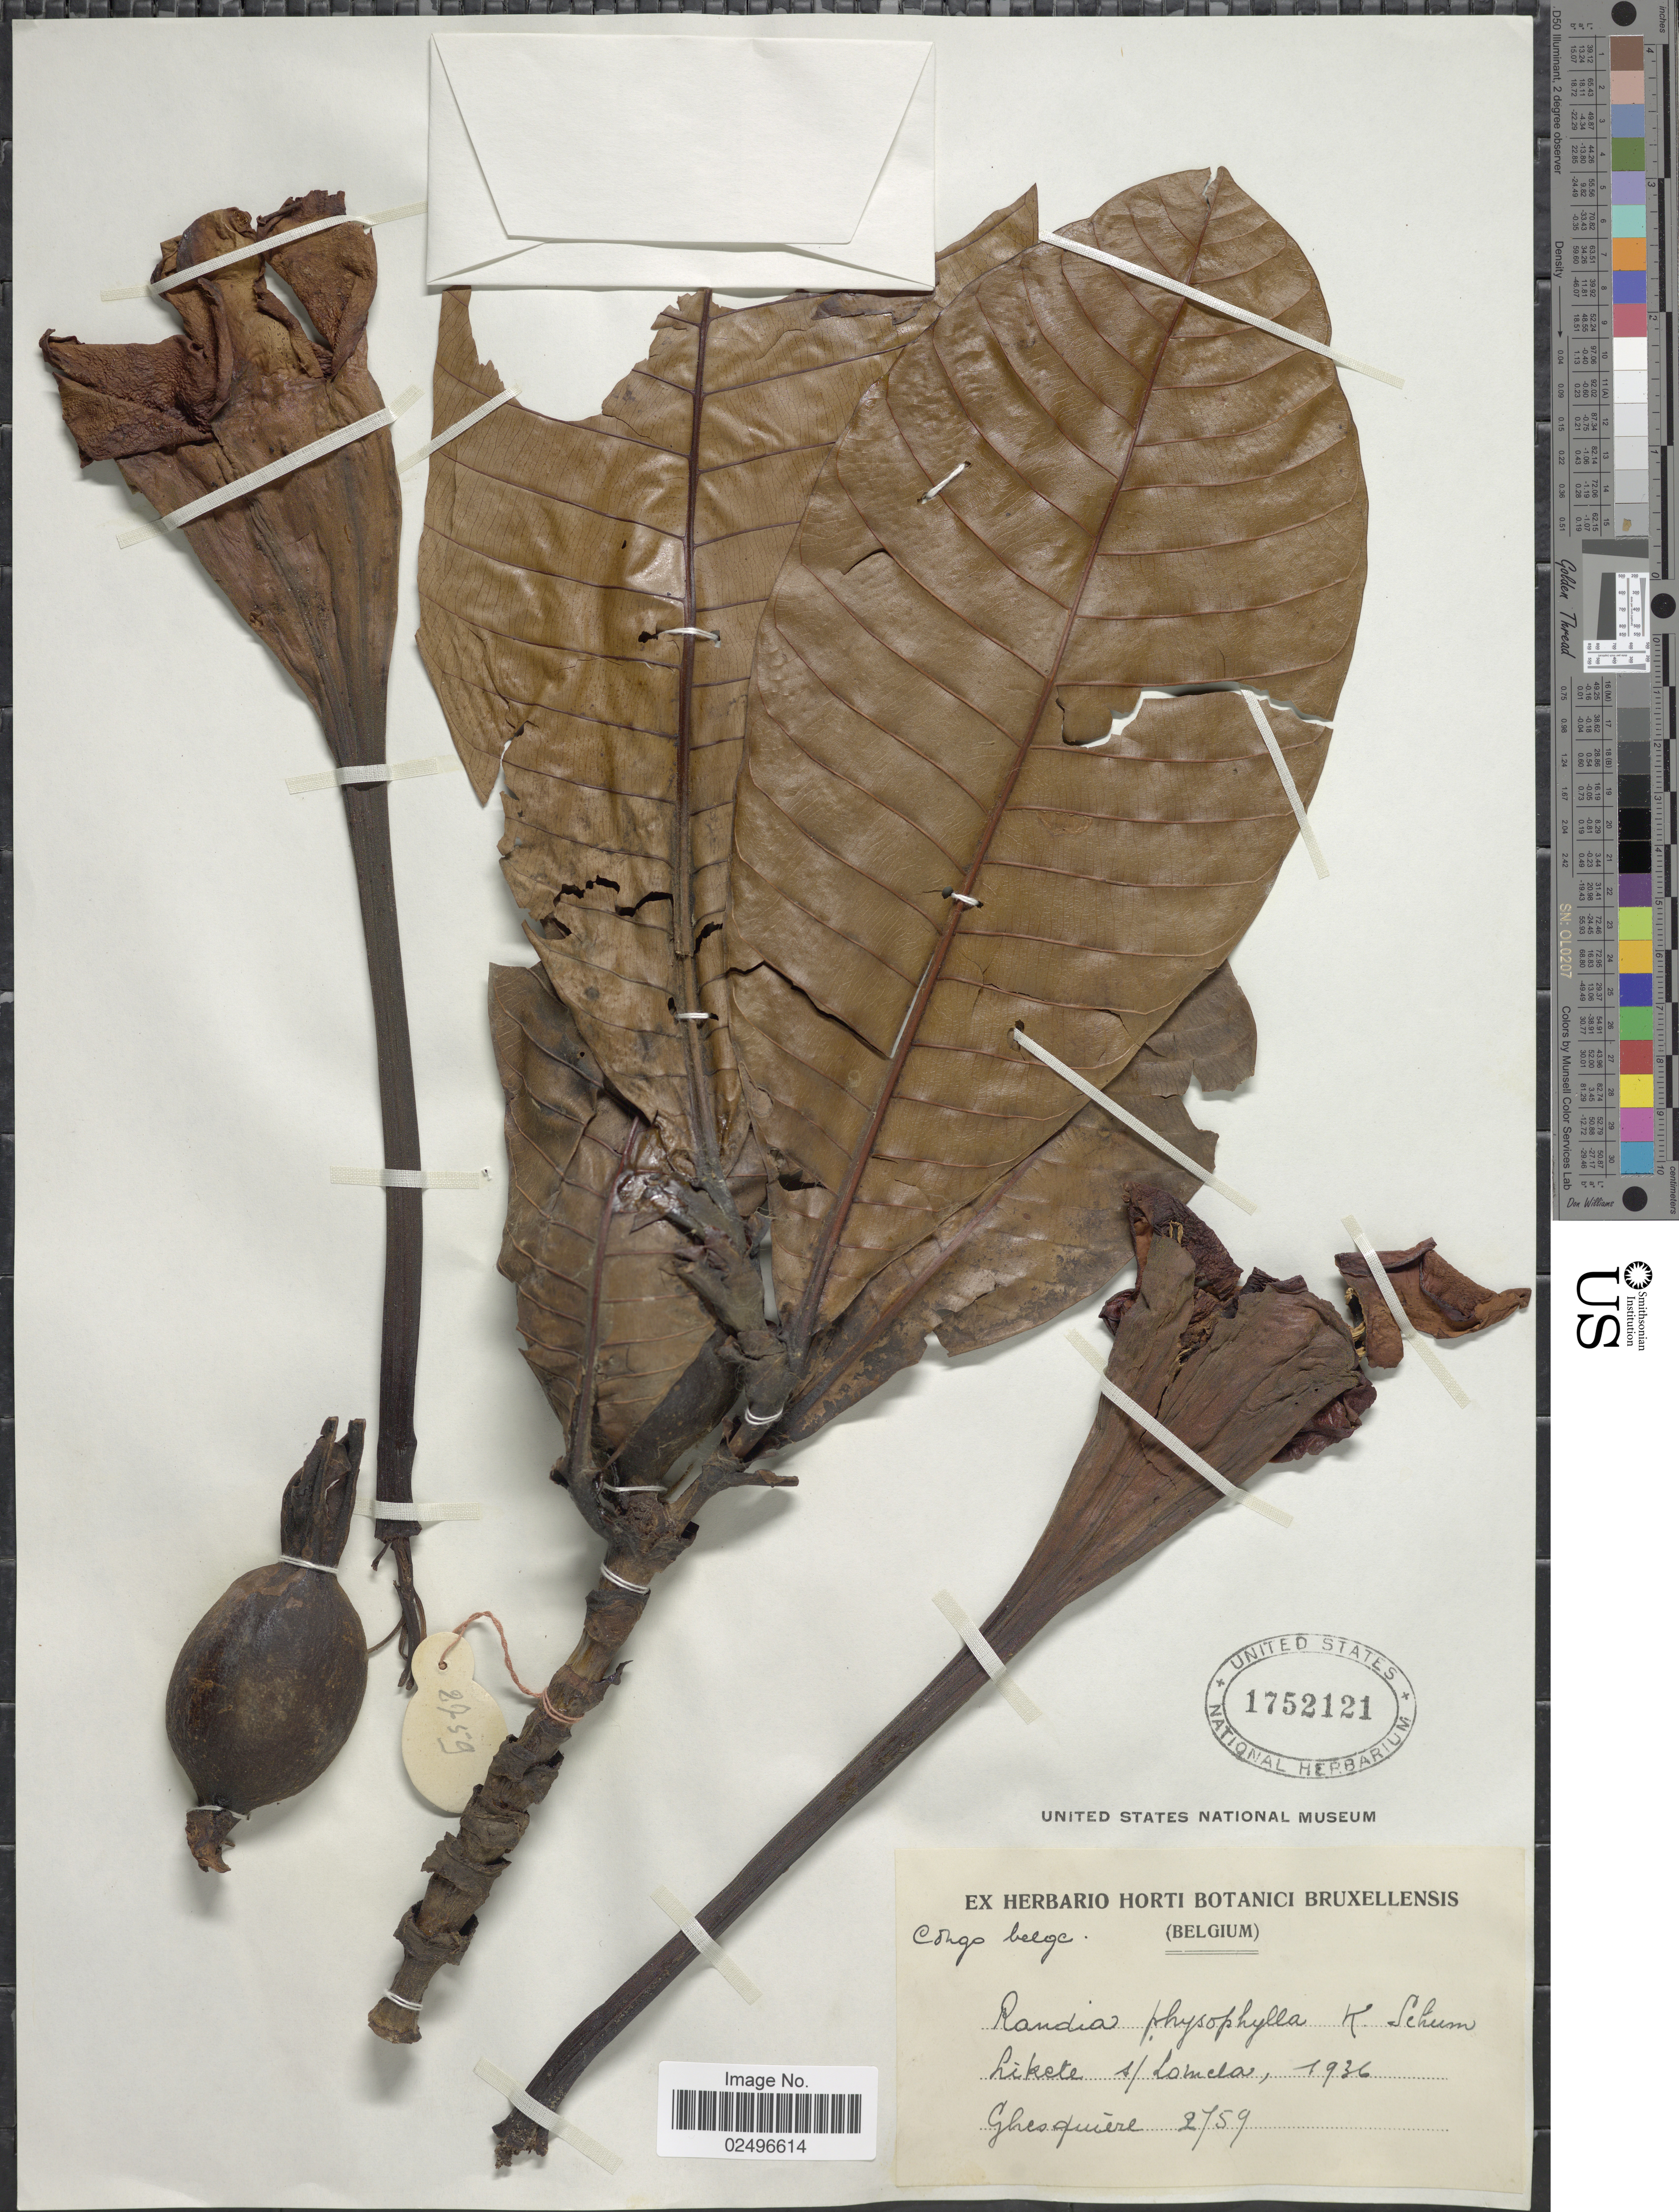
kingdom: Plantae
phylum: Tracheophyta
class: Magnoliopsida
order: Gentianales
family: Rubiaceae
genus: Gardenia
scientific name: Gardenia imperialis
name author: K. Schum.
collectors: Ghesquière.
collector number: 2759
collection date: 1936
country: Congo, Democratic Republic of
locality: Congo Belge, Likete s/ Lomela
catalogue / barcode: US 1752121